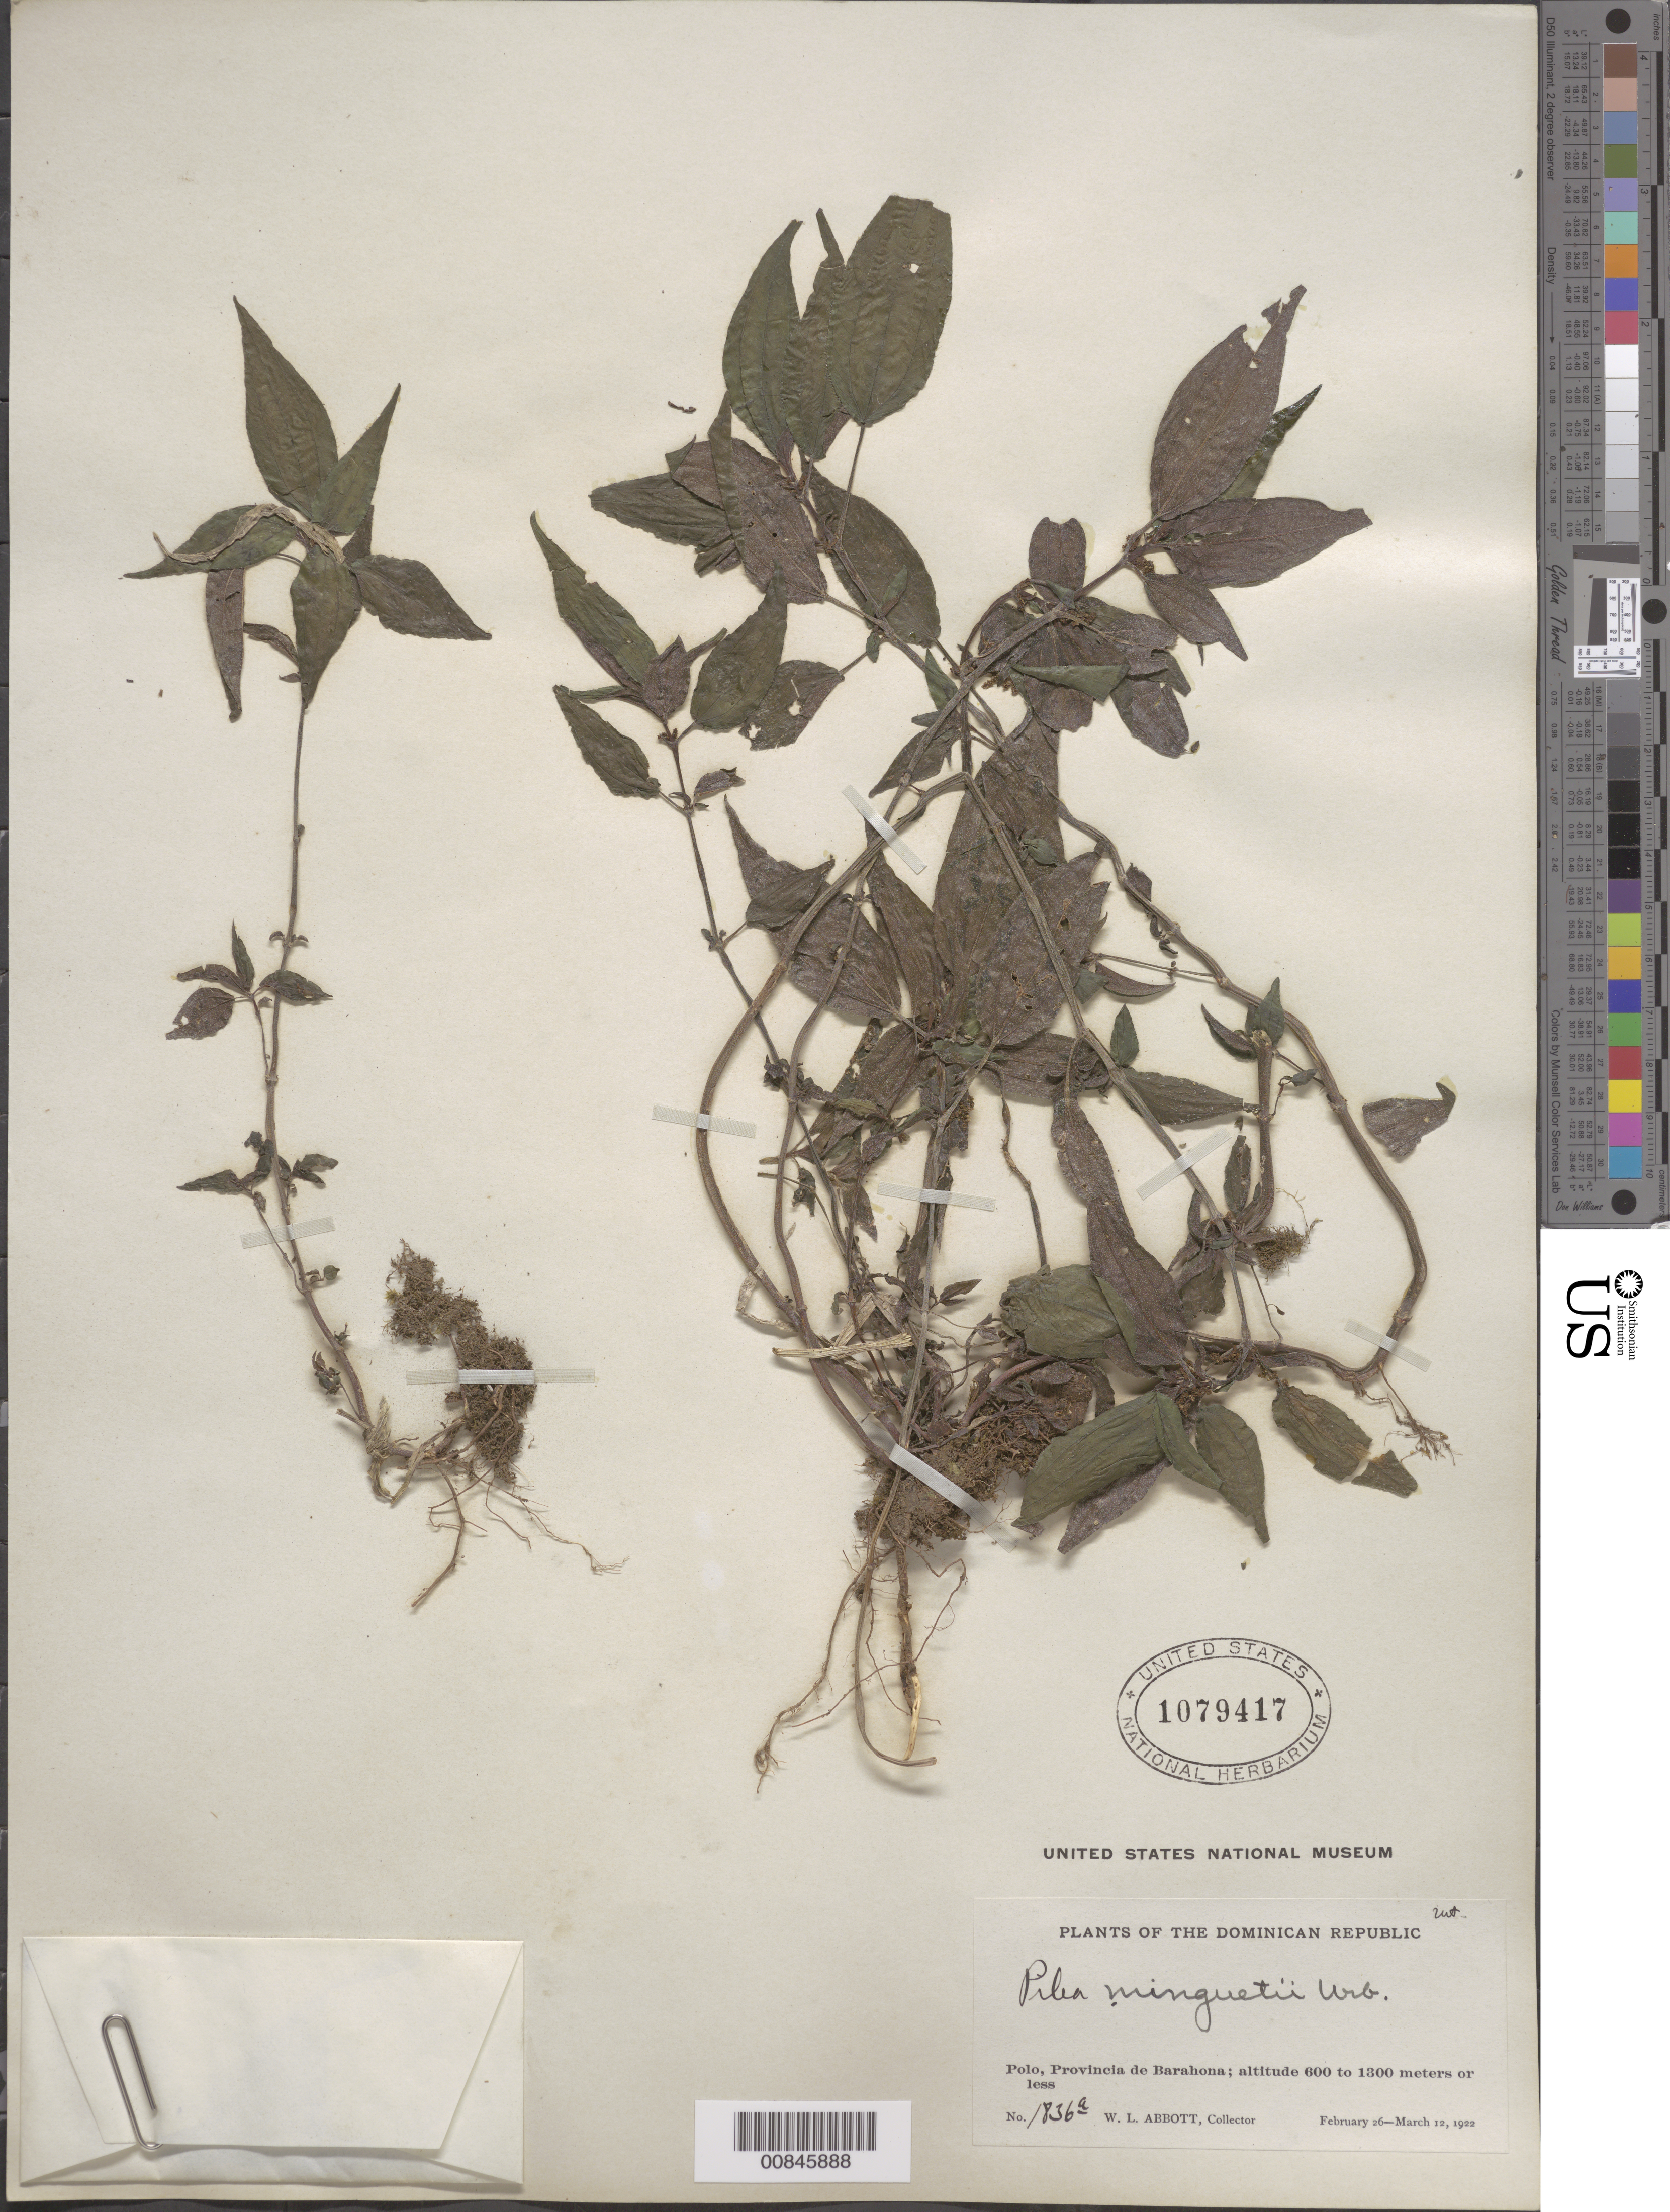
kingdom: Plantae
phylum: Tracheophyta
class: Magnoliopsida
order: Rosales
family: Urticaceae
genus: Pilea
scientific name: Pilea minguetii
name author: Urb.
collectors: W. L. Abbott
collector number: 1836a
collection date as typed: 26 Feb 1922 to 12 Mar 1922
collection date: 1922-02-26/1922-03-12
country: Dominican Republic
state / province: Barahona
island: Hispaniola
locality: Polo.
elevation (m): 600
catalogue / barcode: US 1079417